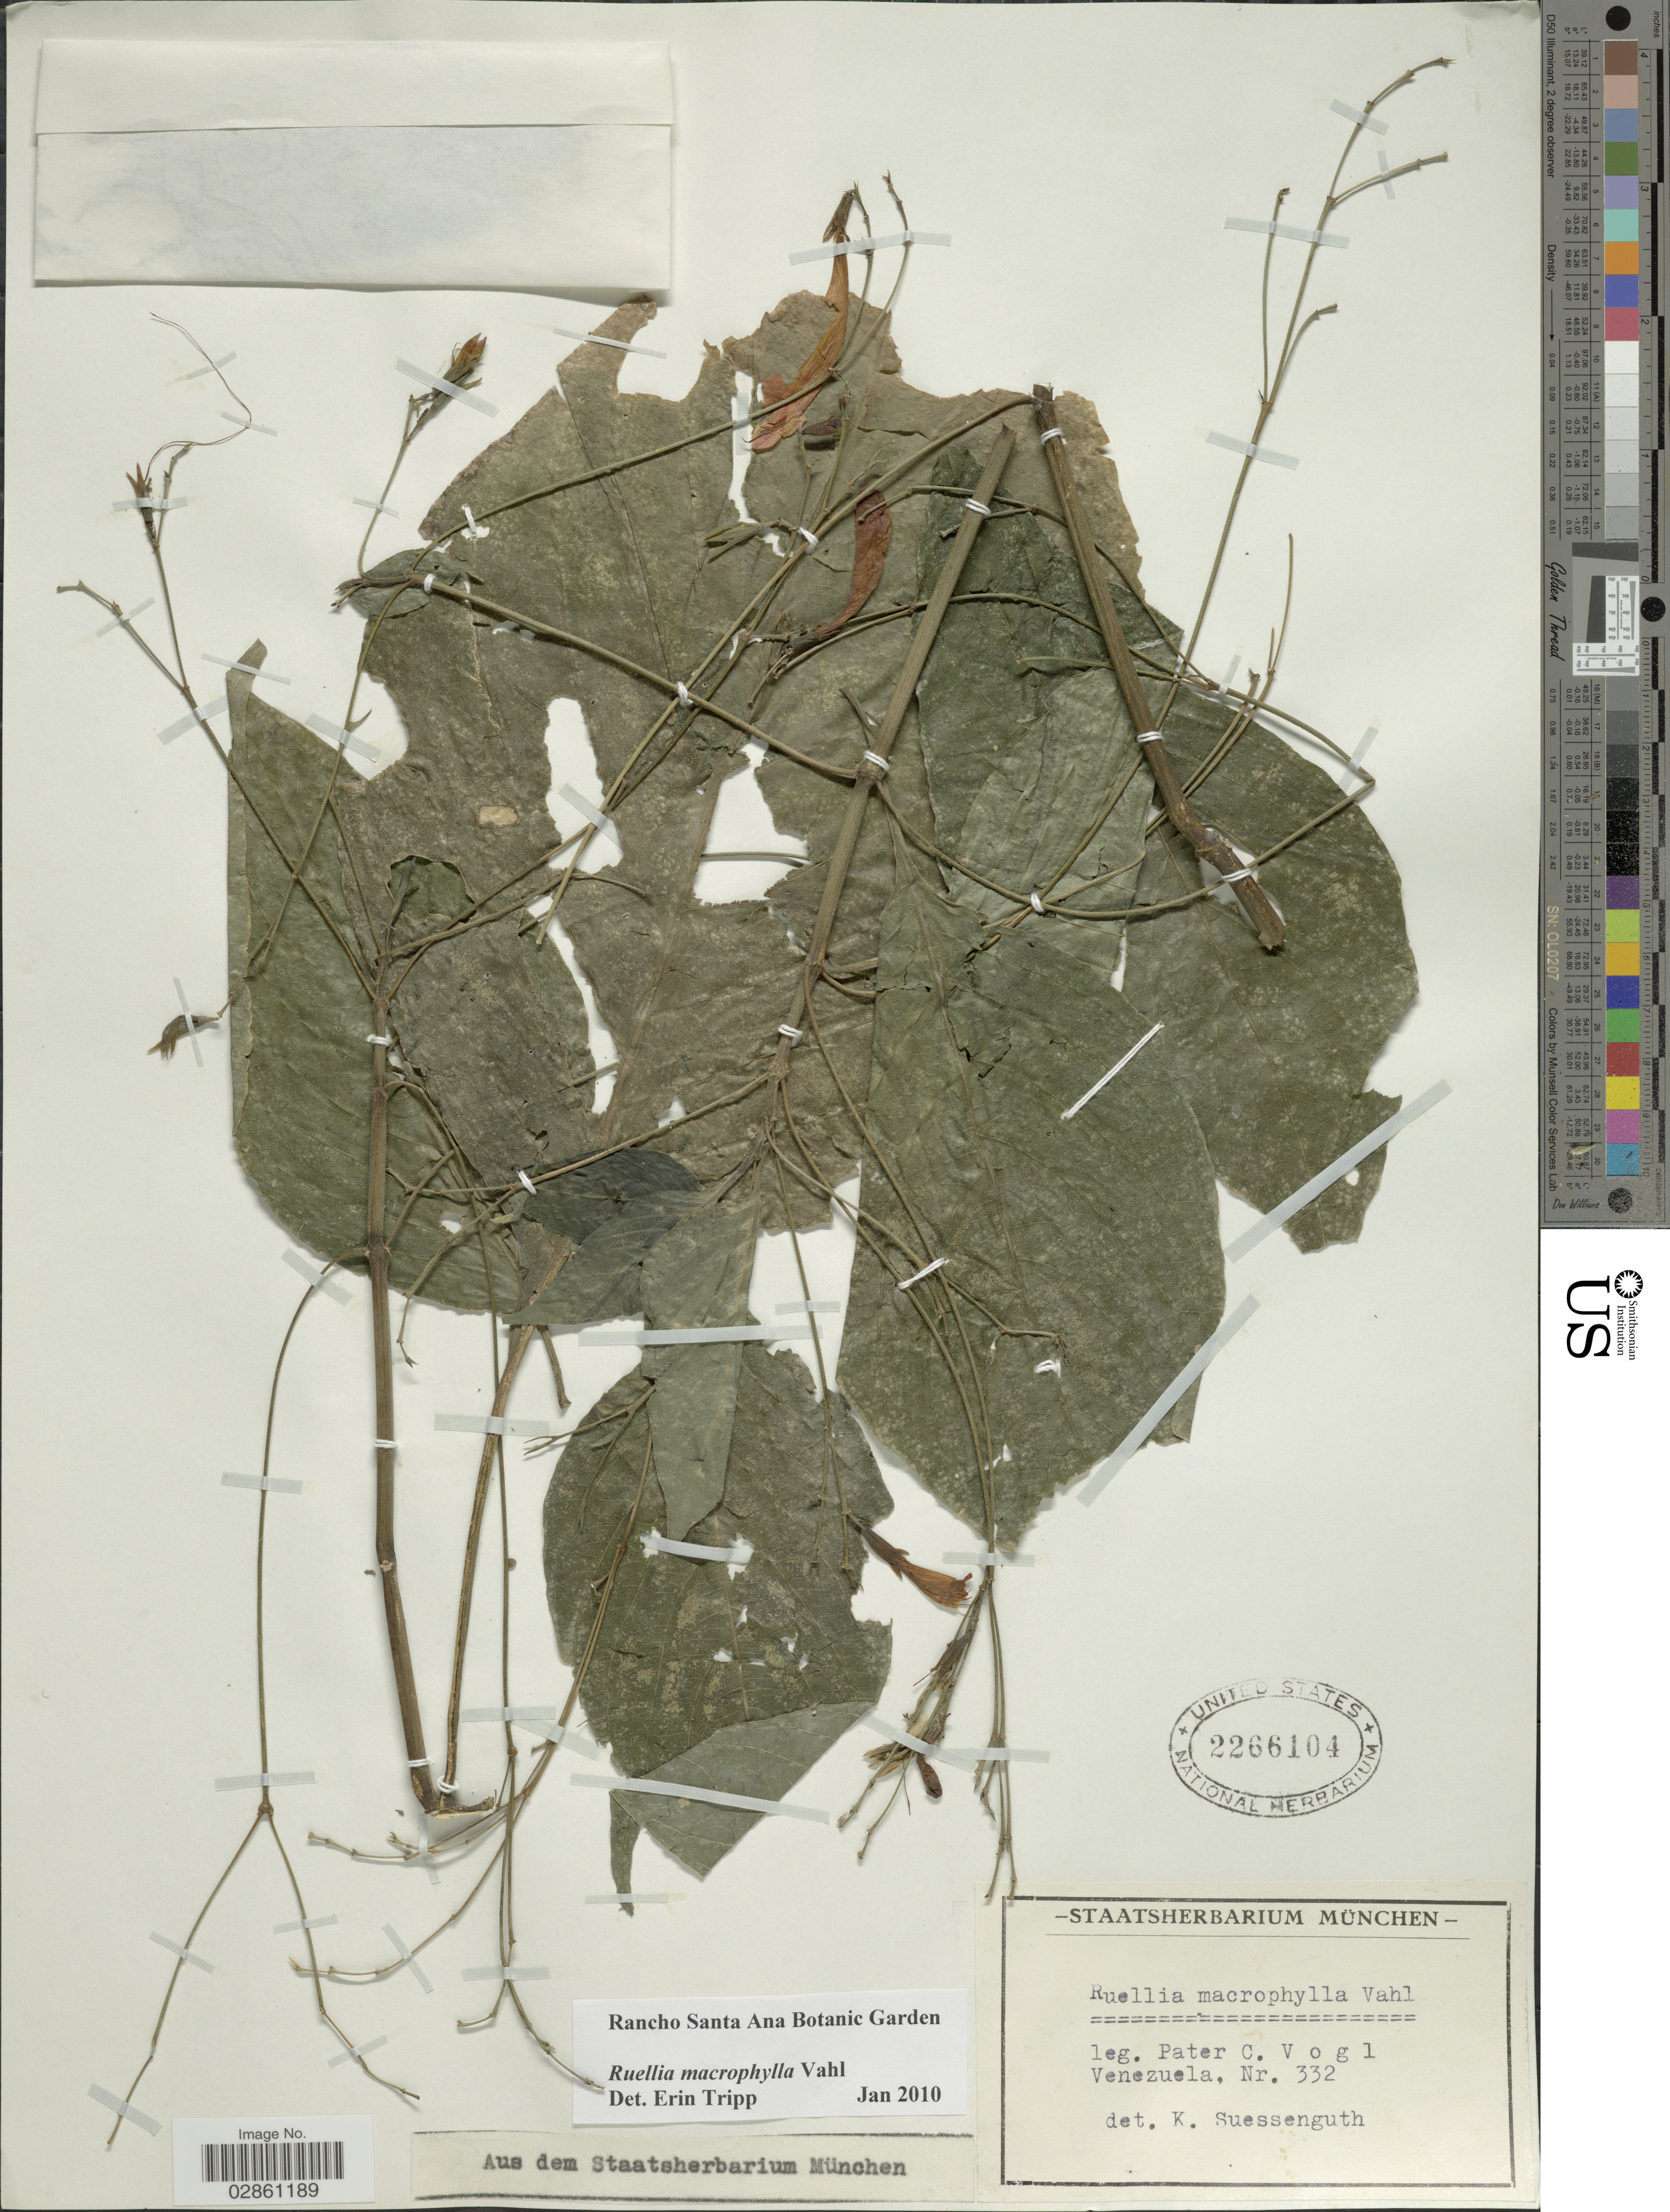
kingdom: Plantae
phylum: Tracheophyta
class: Magnoliopsida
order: Lamiales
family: Acanthaceae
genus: Ruellia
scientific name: Ruellia macrophylla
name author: Vahl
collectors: P. Vogl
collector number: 332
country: Venezuela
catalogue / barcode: US 2266104